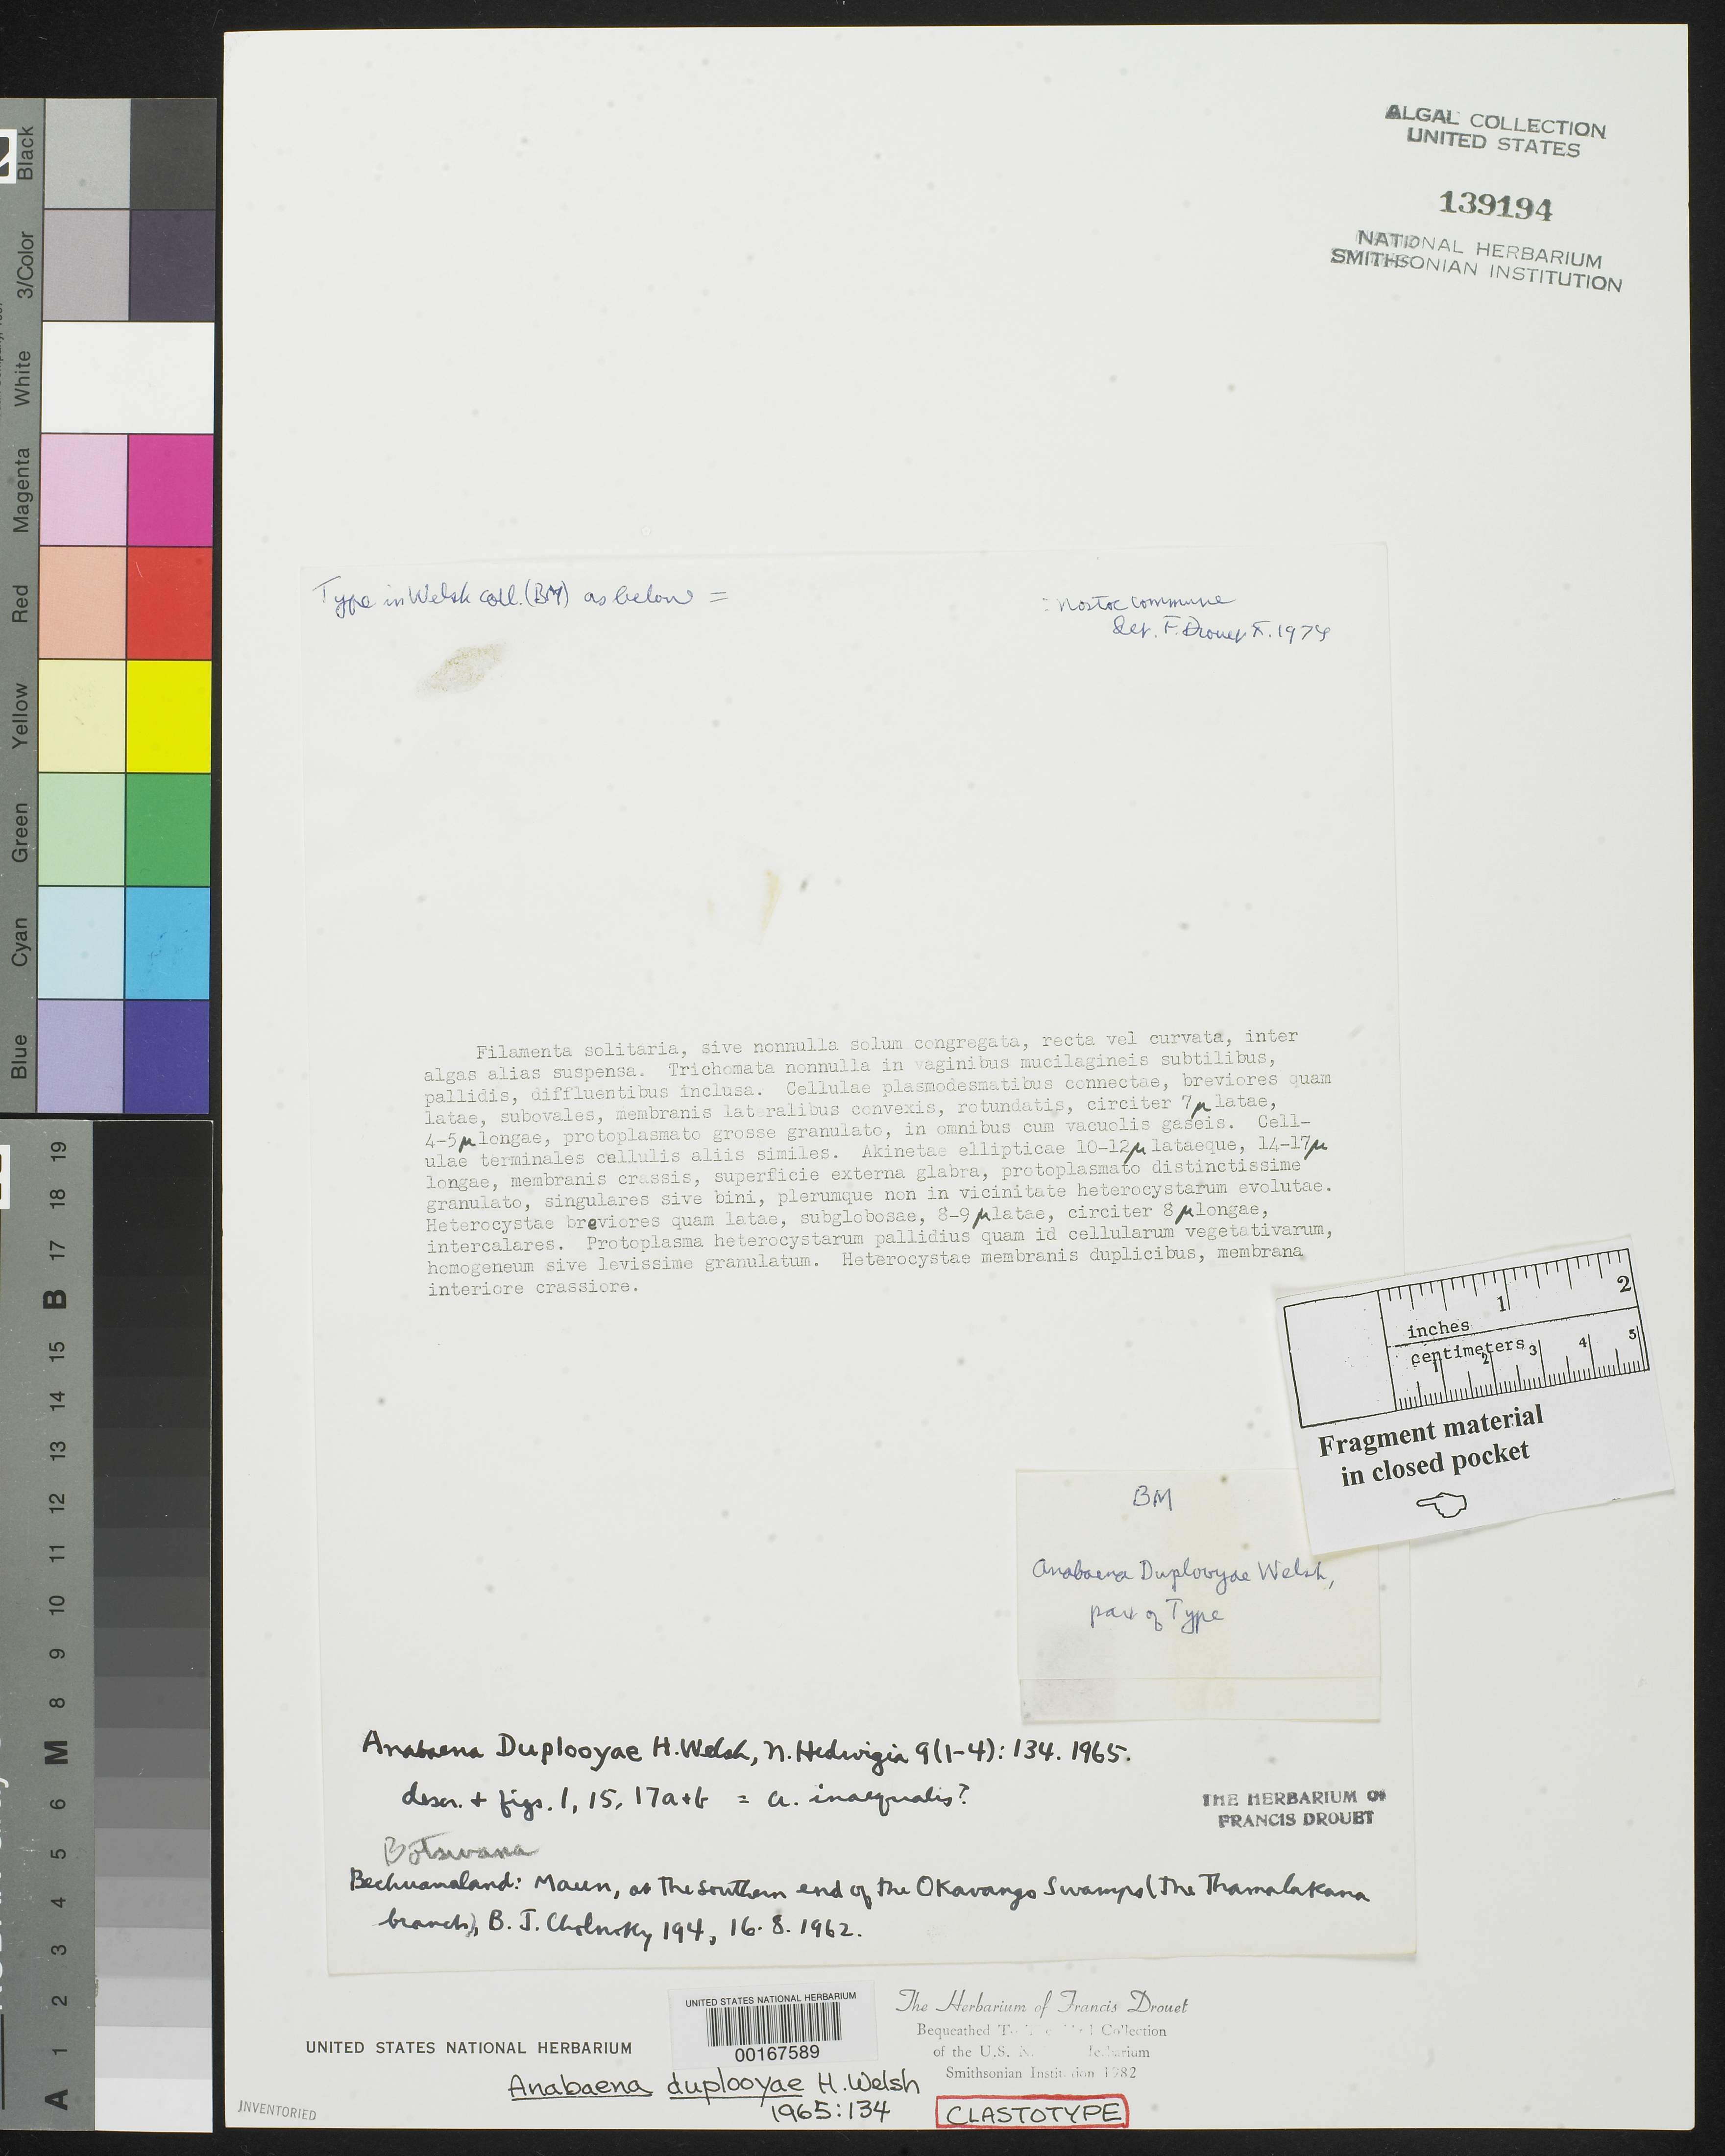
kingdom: Bacteria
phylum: Cyanobacteria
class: Cyanobacteriia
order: Cyanobacteriales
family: Nostocaceae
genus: Anabaena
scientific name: Anabaena duplooyae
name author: Welsh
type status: Clastotype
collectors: B. Cholnoky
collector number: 194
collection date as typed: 16 Aug 1962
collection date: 1962-08-16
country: Botswana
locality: Okavango Swamps (Thamalakana Branch), Maun.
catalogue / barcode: US 139194